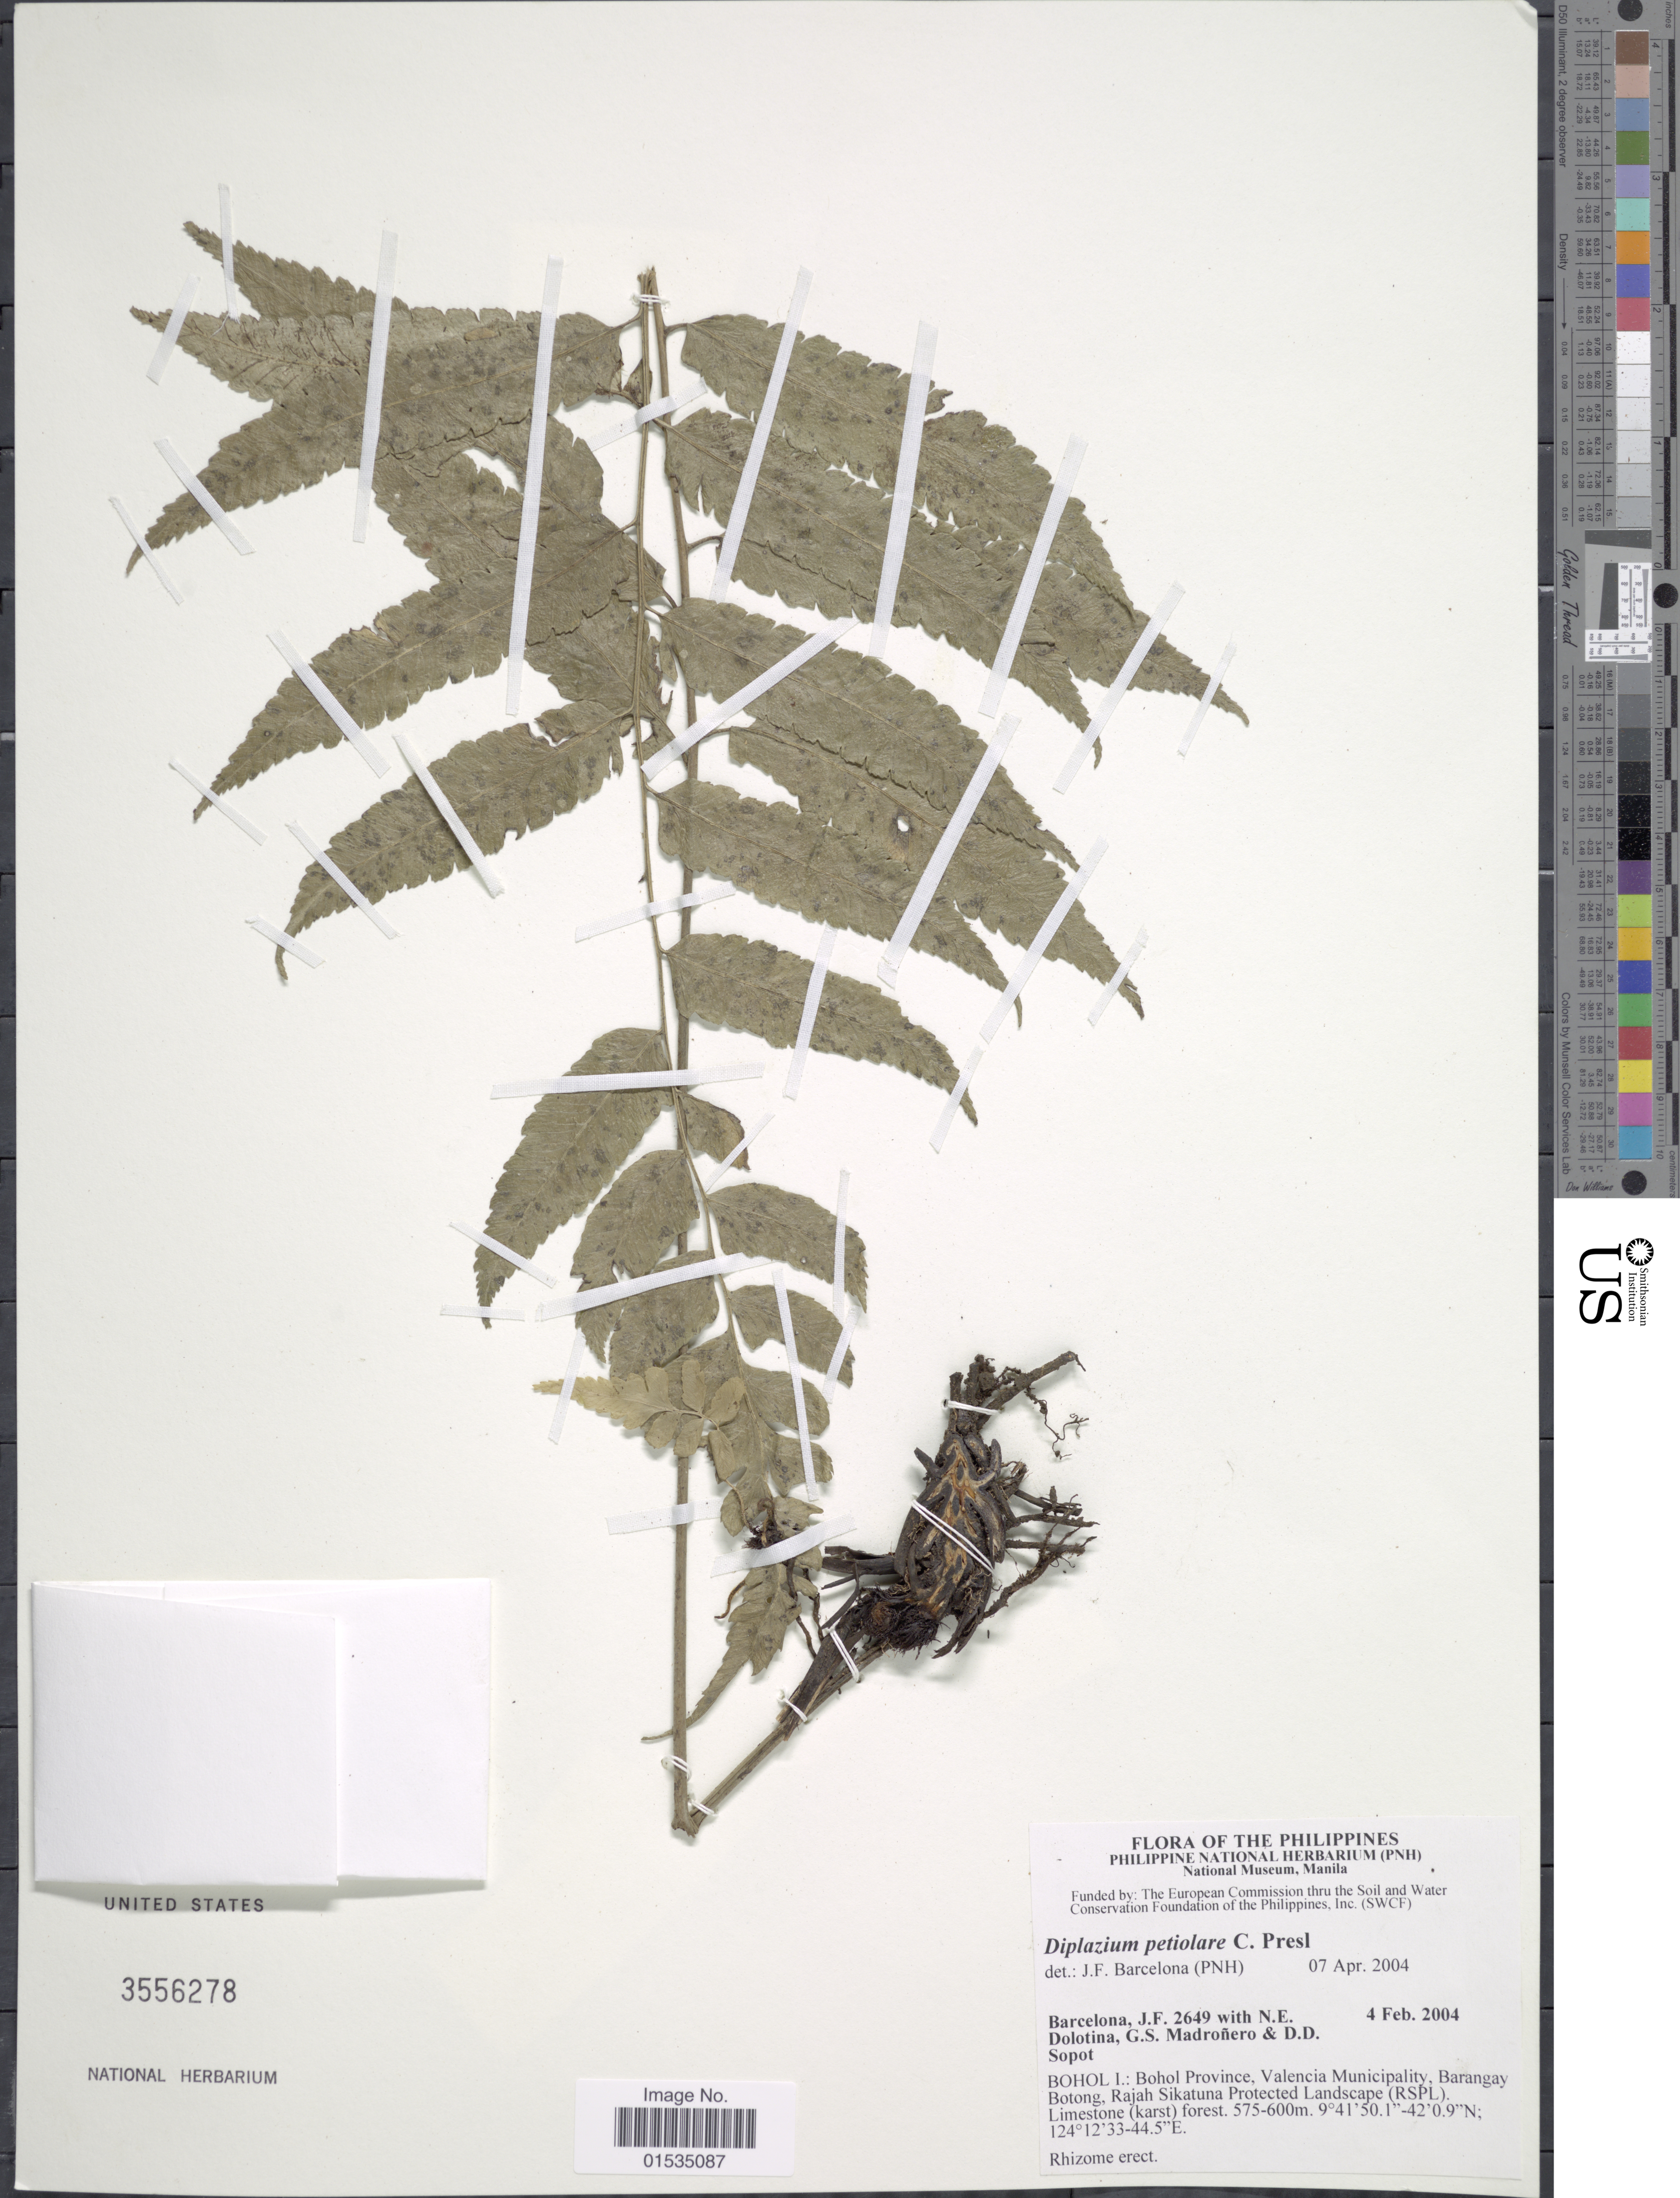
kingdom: Plantae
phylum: Tracheophyta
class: Polypodiopsida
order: Polypodiales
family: Athyriaceae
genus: Diplazium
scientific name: Diplazium petiolare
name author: C. Presl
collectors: J. F. Barcelona, N. Dolotina, G. Madroñero & D. Sopot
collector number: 2649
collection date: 2004-02-04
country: Philippines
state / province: Central Visayas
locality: Bohol Province, Valencia Municipality, Barangay Botong, Rajah Sikatuna, Proctected Landscape (RSPL)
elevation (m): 575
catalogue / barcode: US 3556278